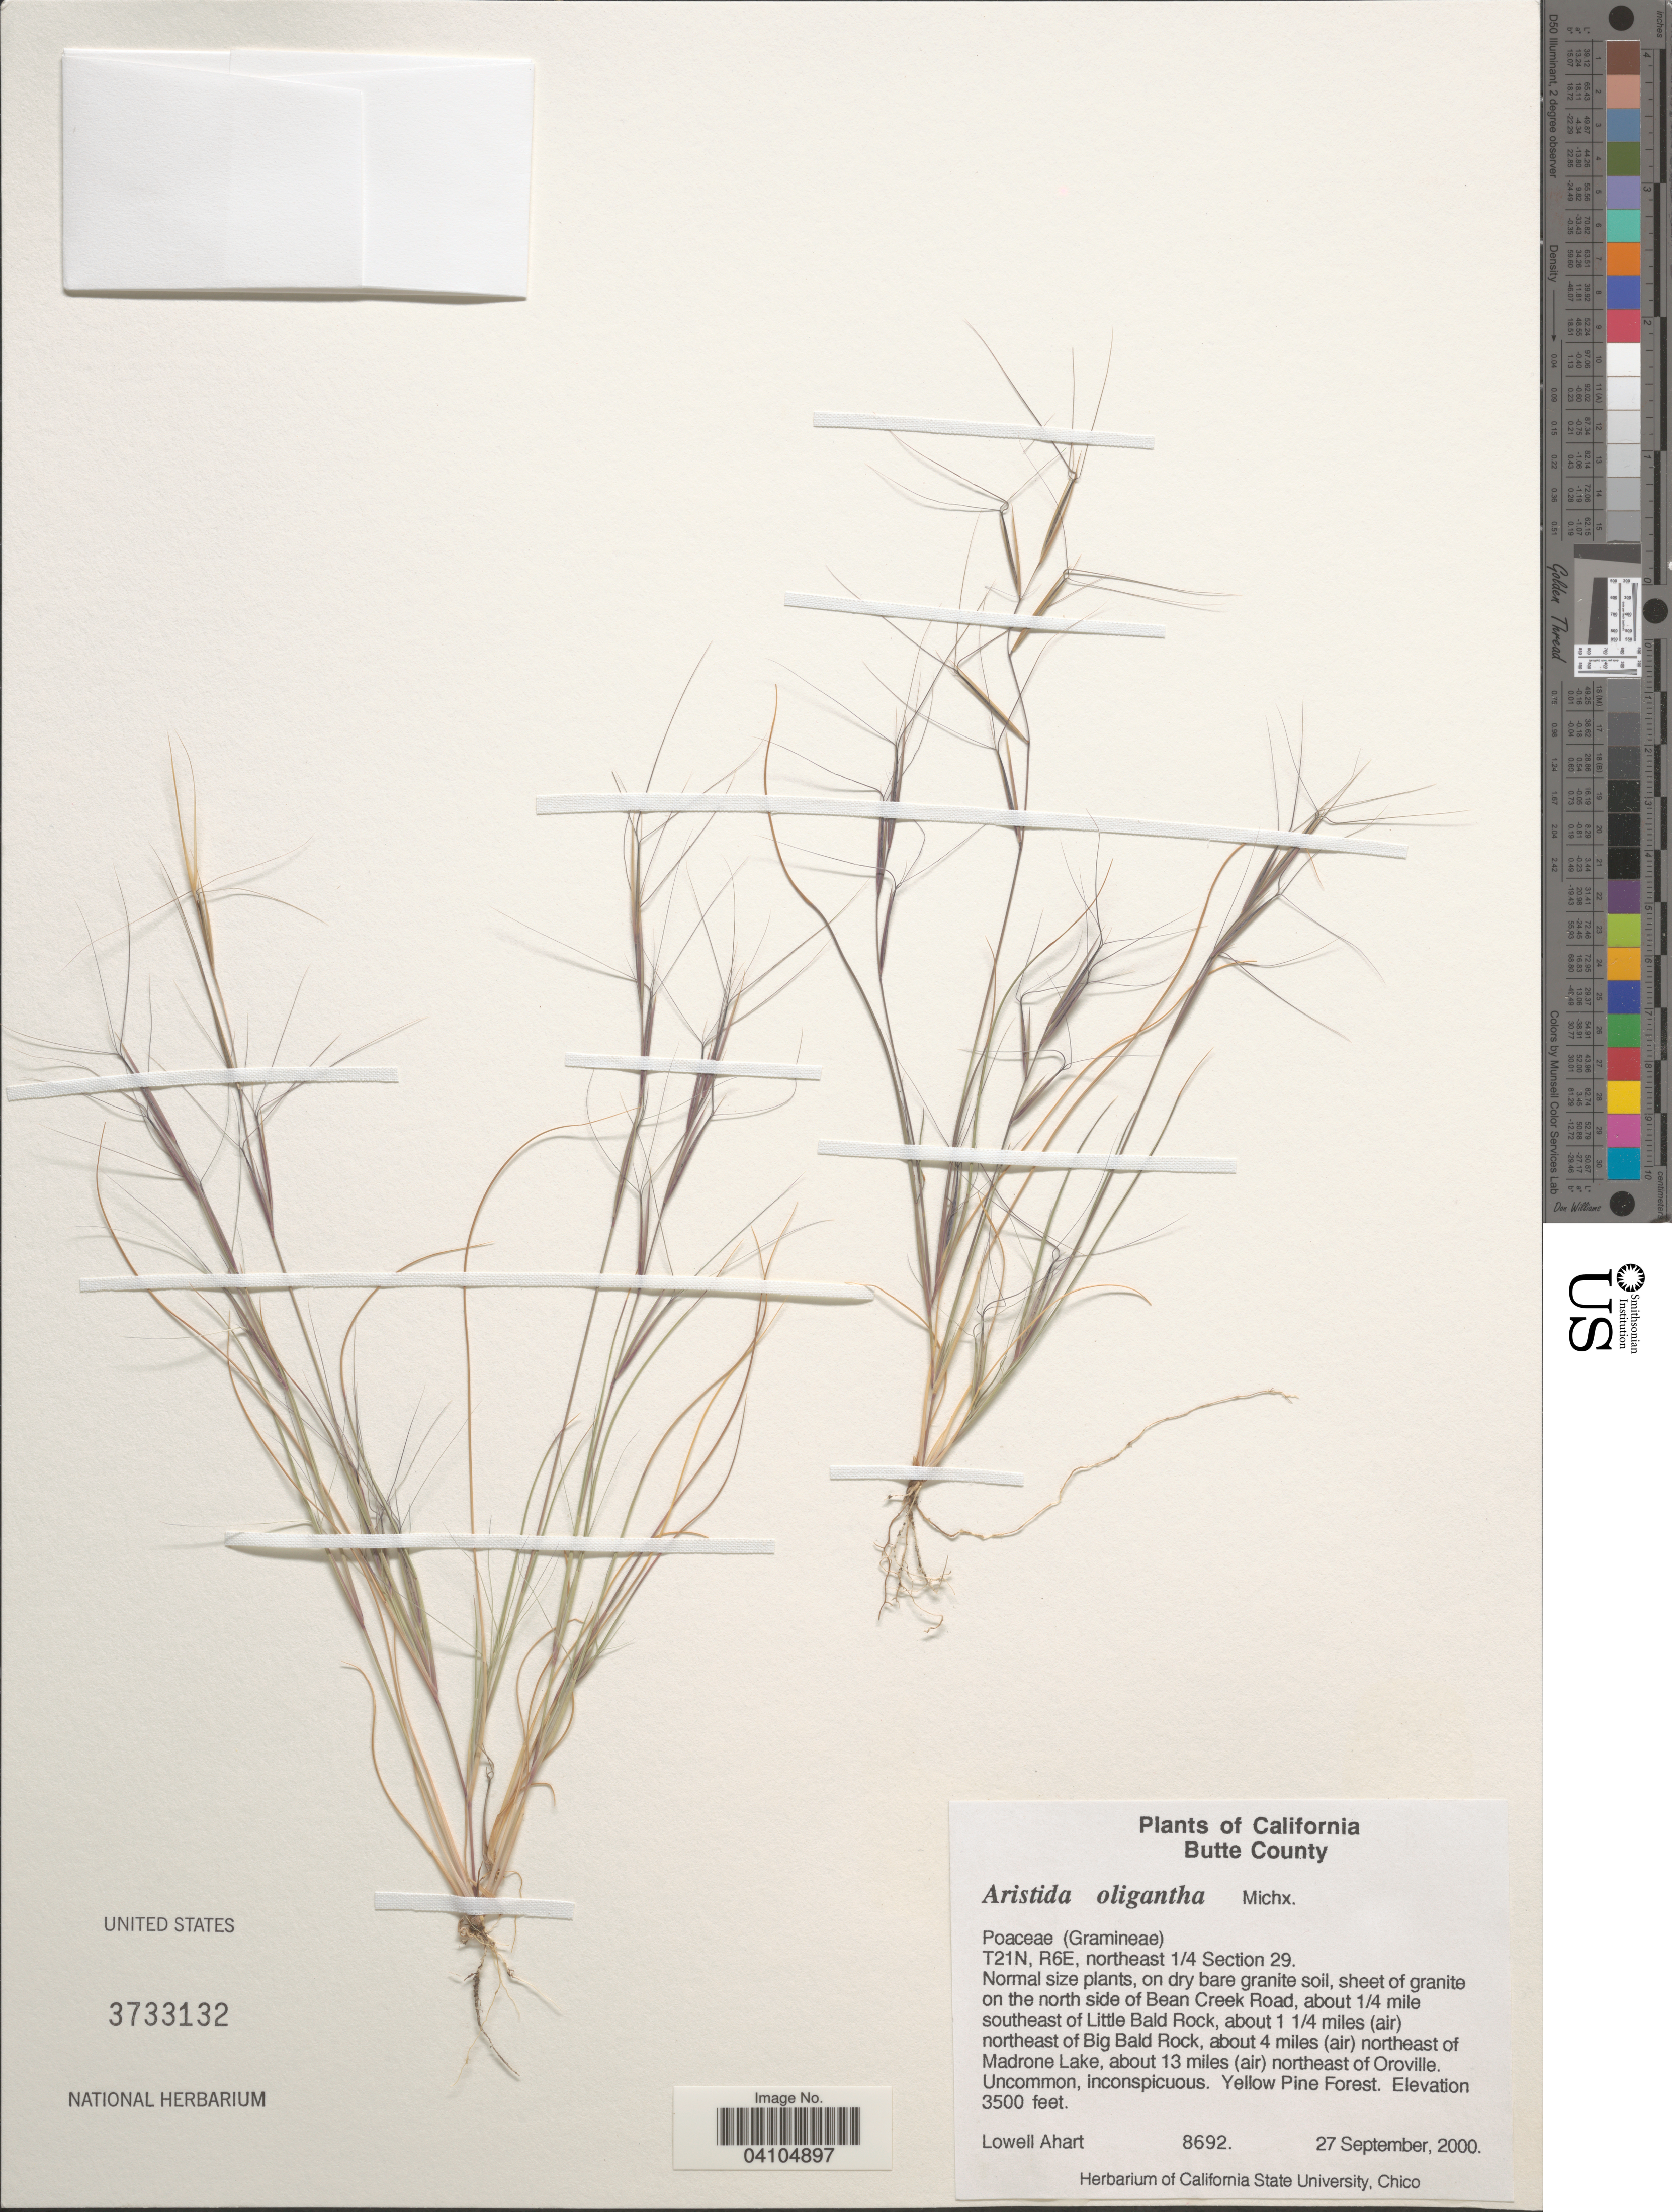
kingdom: Plantae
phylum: Tracheophyta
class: Liliopsida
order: Poales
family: Poaceae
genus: Aristida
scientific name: Aristida oligantha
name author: Michx.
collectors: L. Ahart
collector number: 8692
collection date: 2000-09-27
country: United States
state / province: California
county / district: Butte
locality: Butte County. T21N, R6E, northeast 1/4 Section 29. Normal size plants, on dry bare granite soil, sheet of granite on the north side of Bean Creek Road, about 1/4 mile southeast of Little Bald Rock, about 1 1/4 miles (air) northeast of Big Bald Rock, about 4 miles (air) northeast of Madrone Lake, about 13 miles (air) northeast of Oroville. Yellow Pine Forest.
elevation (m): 1067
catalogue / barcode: US 3733132